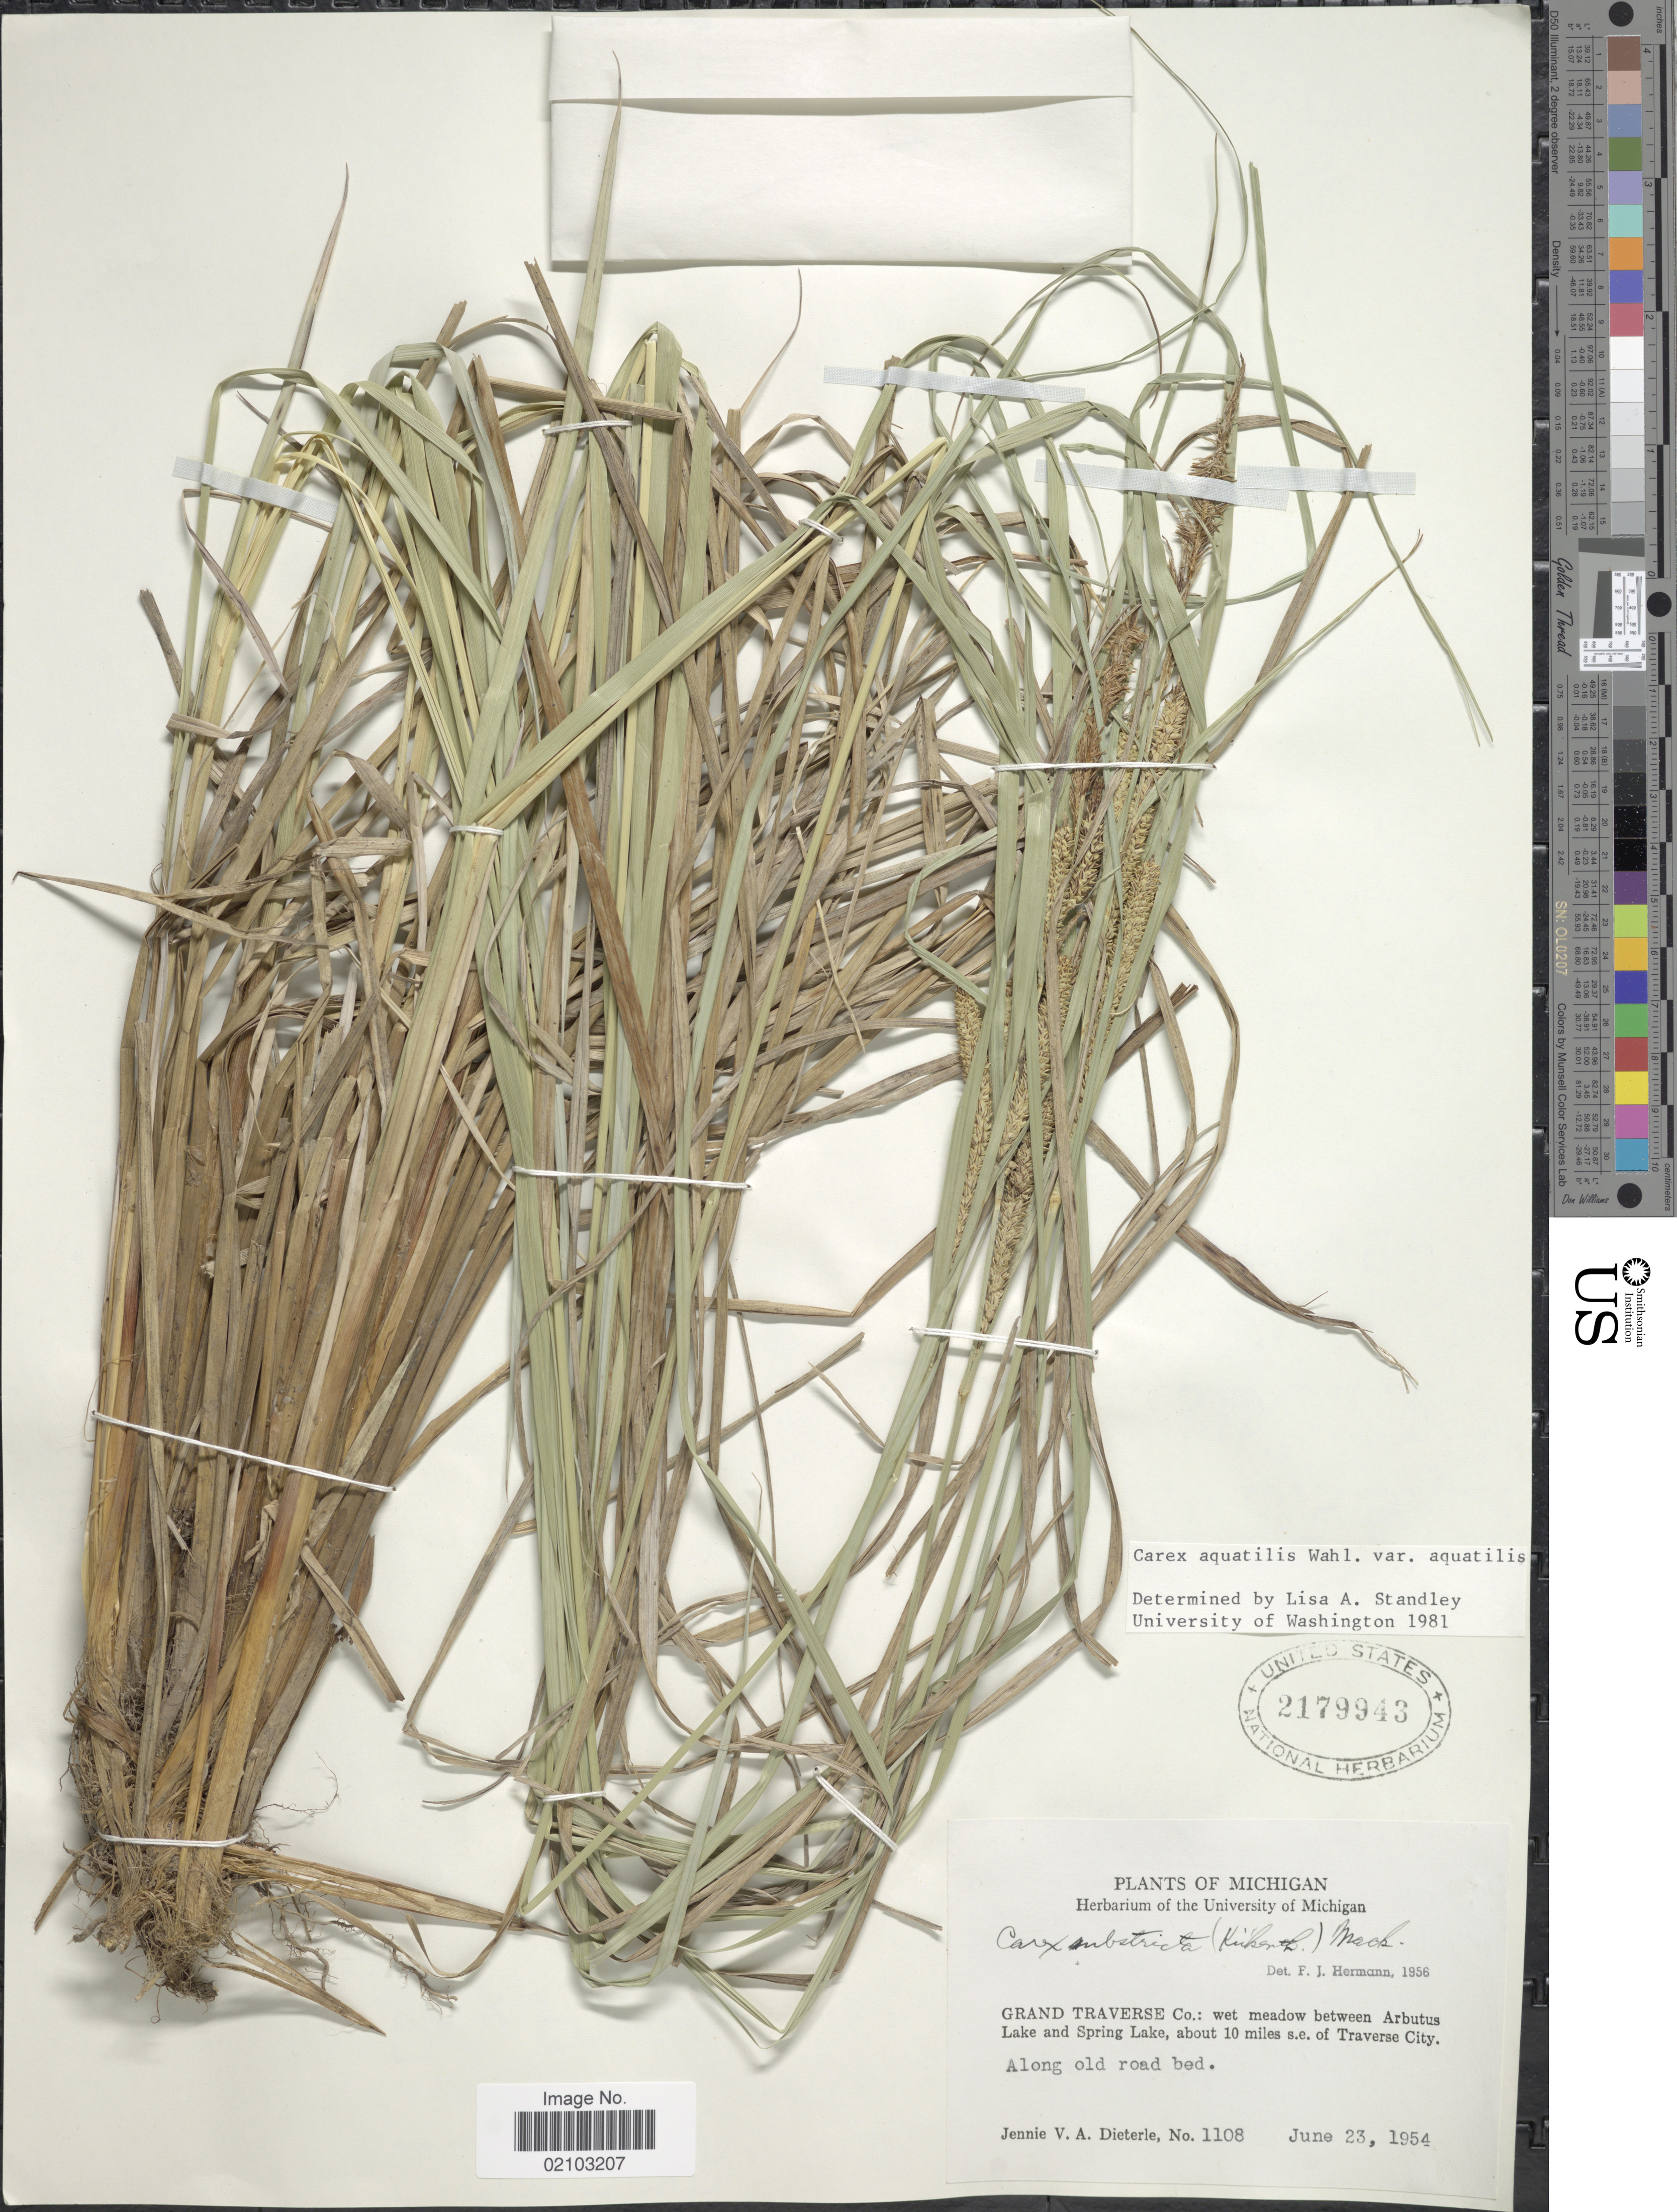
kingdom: Plantae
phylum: Tracheophyta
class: Liliopsida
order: Poales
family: Cyperaceae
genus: Carex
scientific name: Carex aquatilis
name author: Wahlenb.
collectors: J. Dieterle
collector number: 1108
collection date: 1954-06-23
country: United States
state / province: Michigan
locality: Grand Traverse Co.: wet meadow between Arbutus Lake and Spring Lake, about 10 miles s.e. of Traverse City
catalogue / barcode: US 2179943